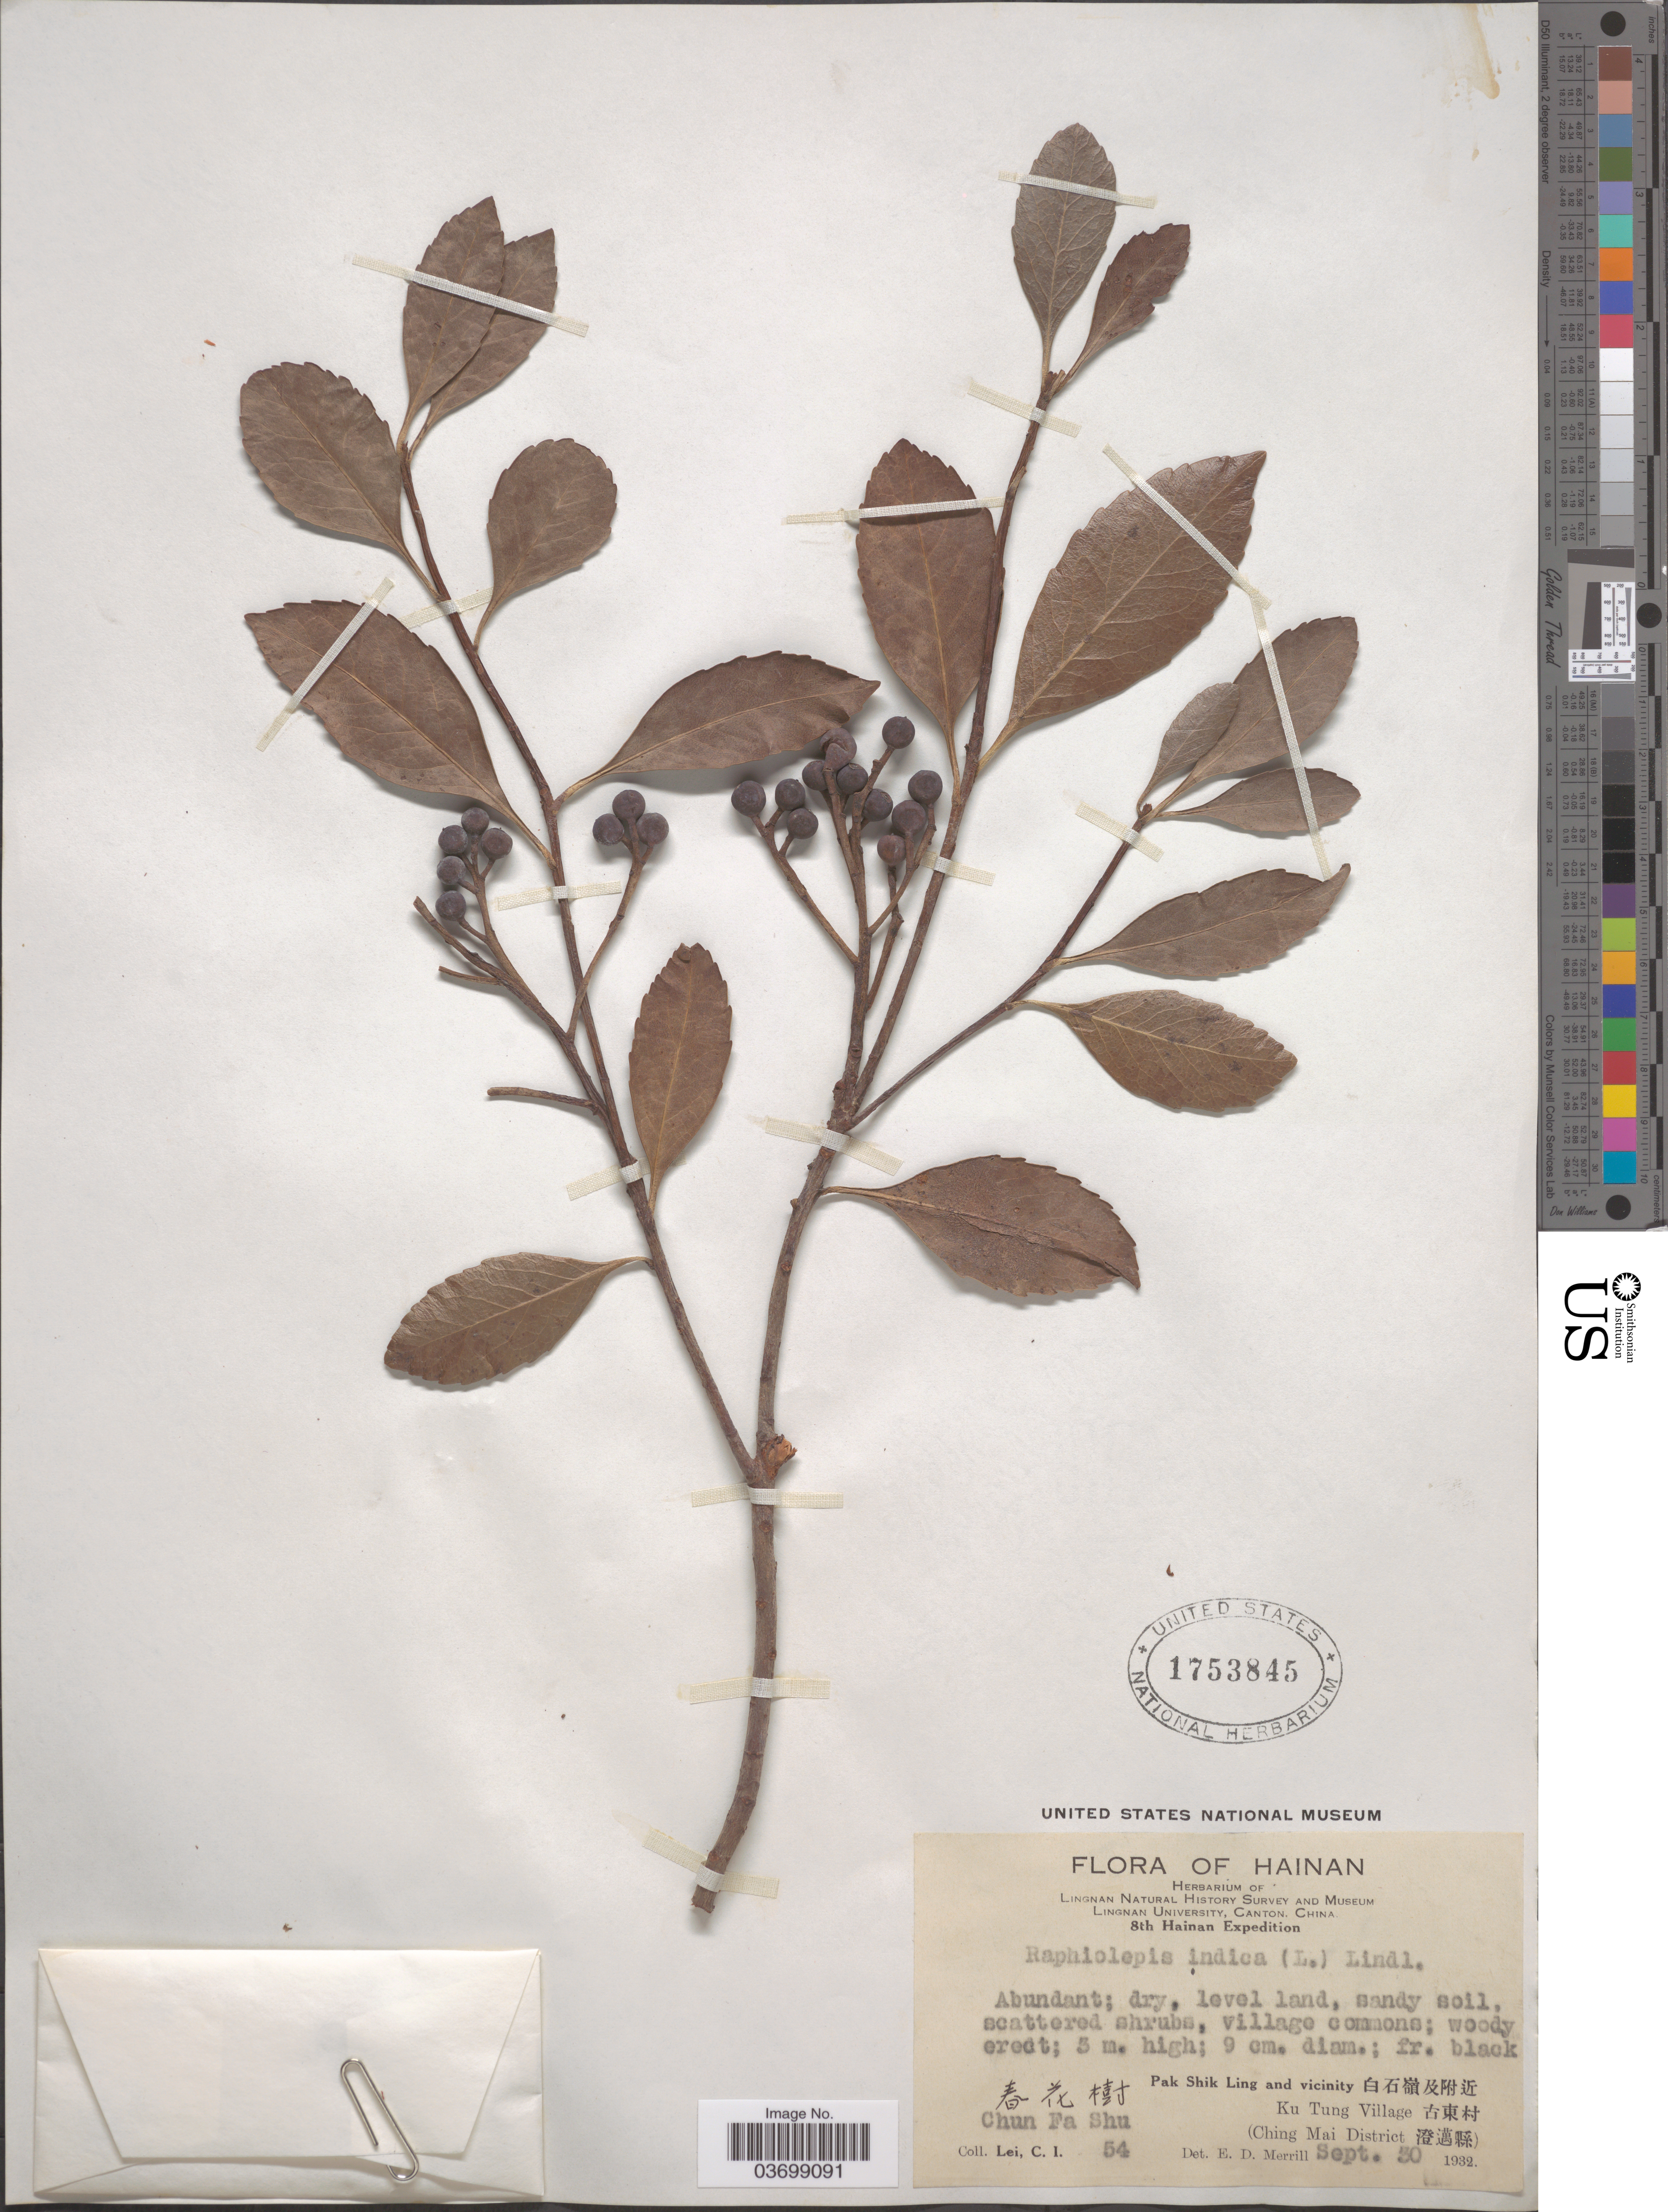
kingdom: Plantae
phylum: Tracheophyta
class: Magnoliopsida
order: Rosales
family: Rosaceae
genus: Rhaphiolepis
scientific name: Rhaphiolepis indica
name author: (L.) Lindl.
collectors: C. I. Lei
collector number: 54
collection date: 1932-09-30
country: China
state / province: Hainan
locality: X Chun Fa Shu. Pak Shik Ling and vicinity X. Ku tung Village X. (Ching Mai District X).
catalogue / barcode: US 1753845